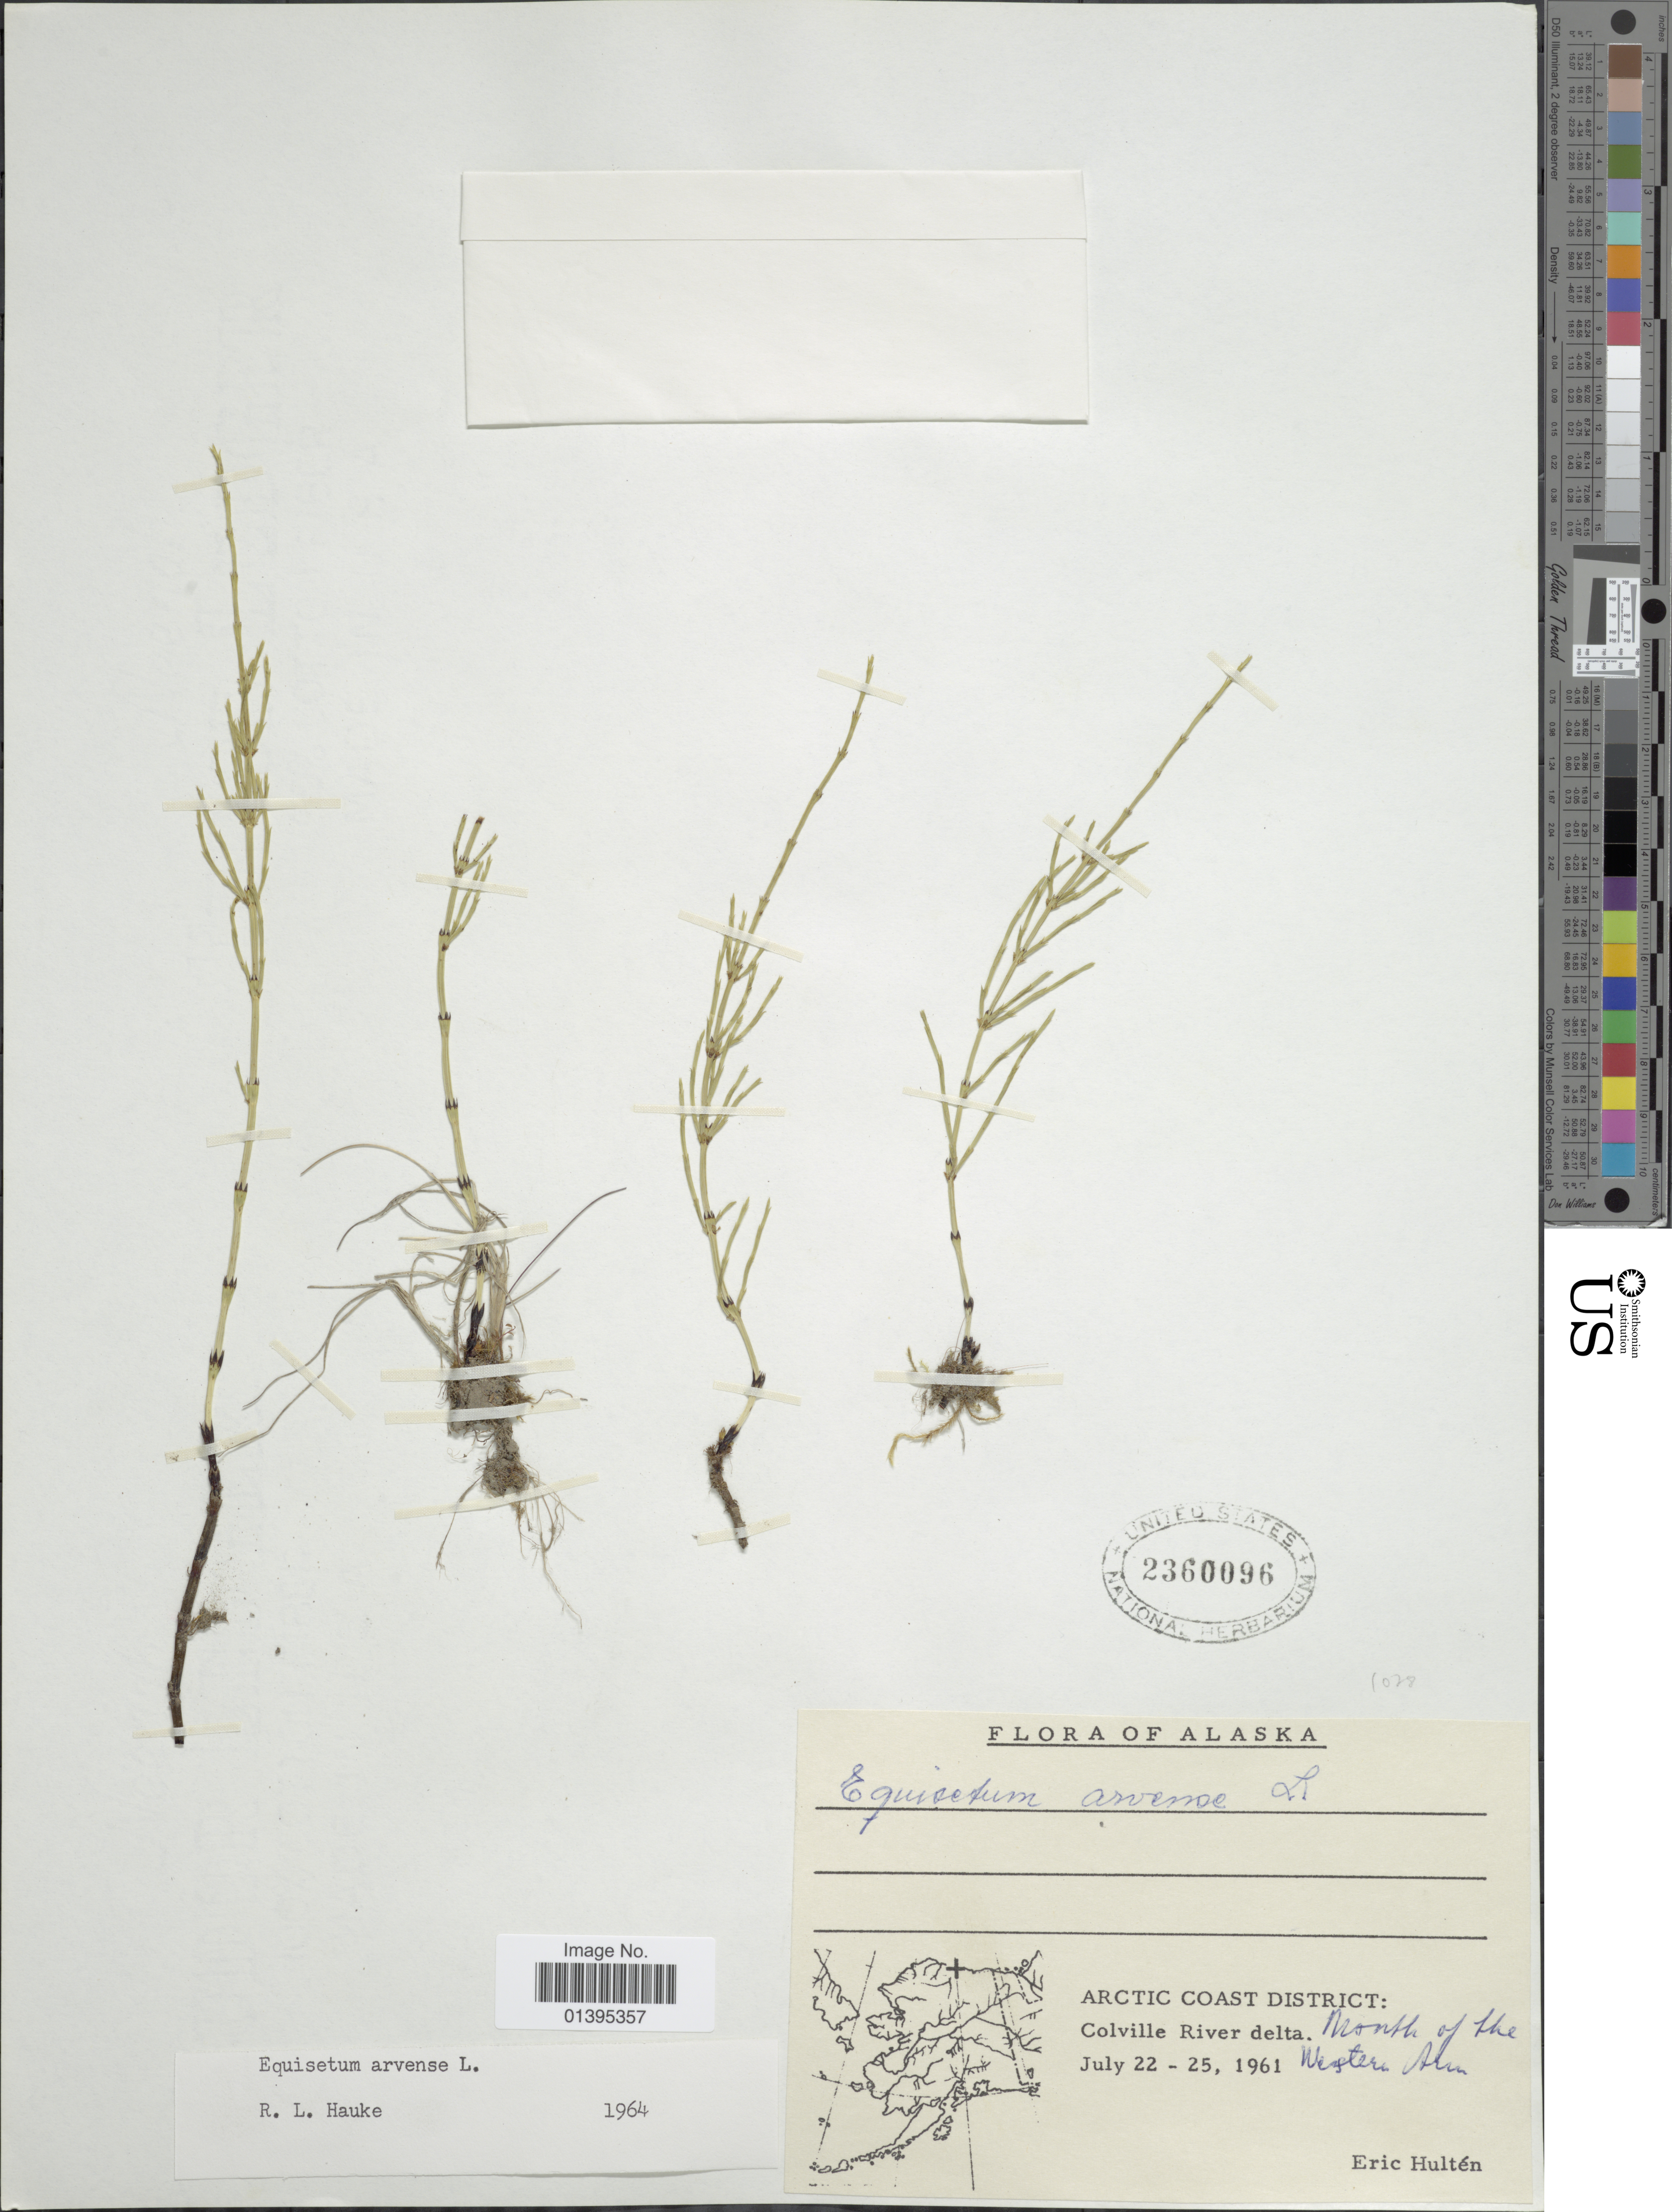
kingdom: Plantae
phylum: Tracheophyta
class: Polypodiopsida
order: Equisetales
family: Equisetaceae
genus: Equisetum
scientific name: Equisetum arvense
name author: L.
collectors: E. G. Hultén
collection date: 1961-07-22/1961-07-25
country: United States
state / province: Alaska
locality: Arctic Coast District: Colville River delta, mouth of the Western Arm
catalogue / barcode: US 2360096